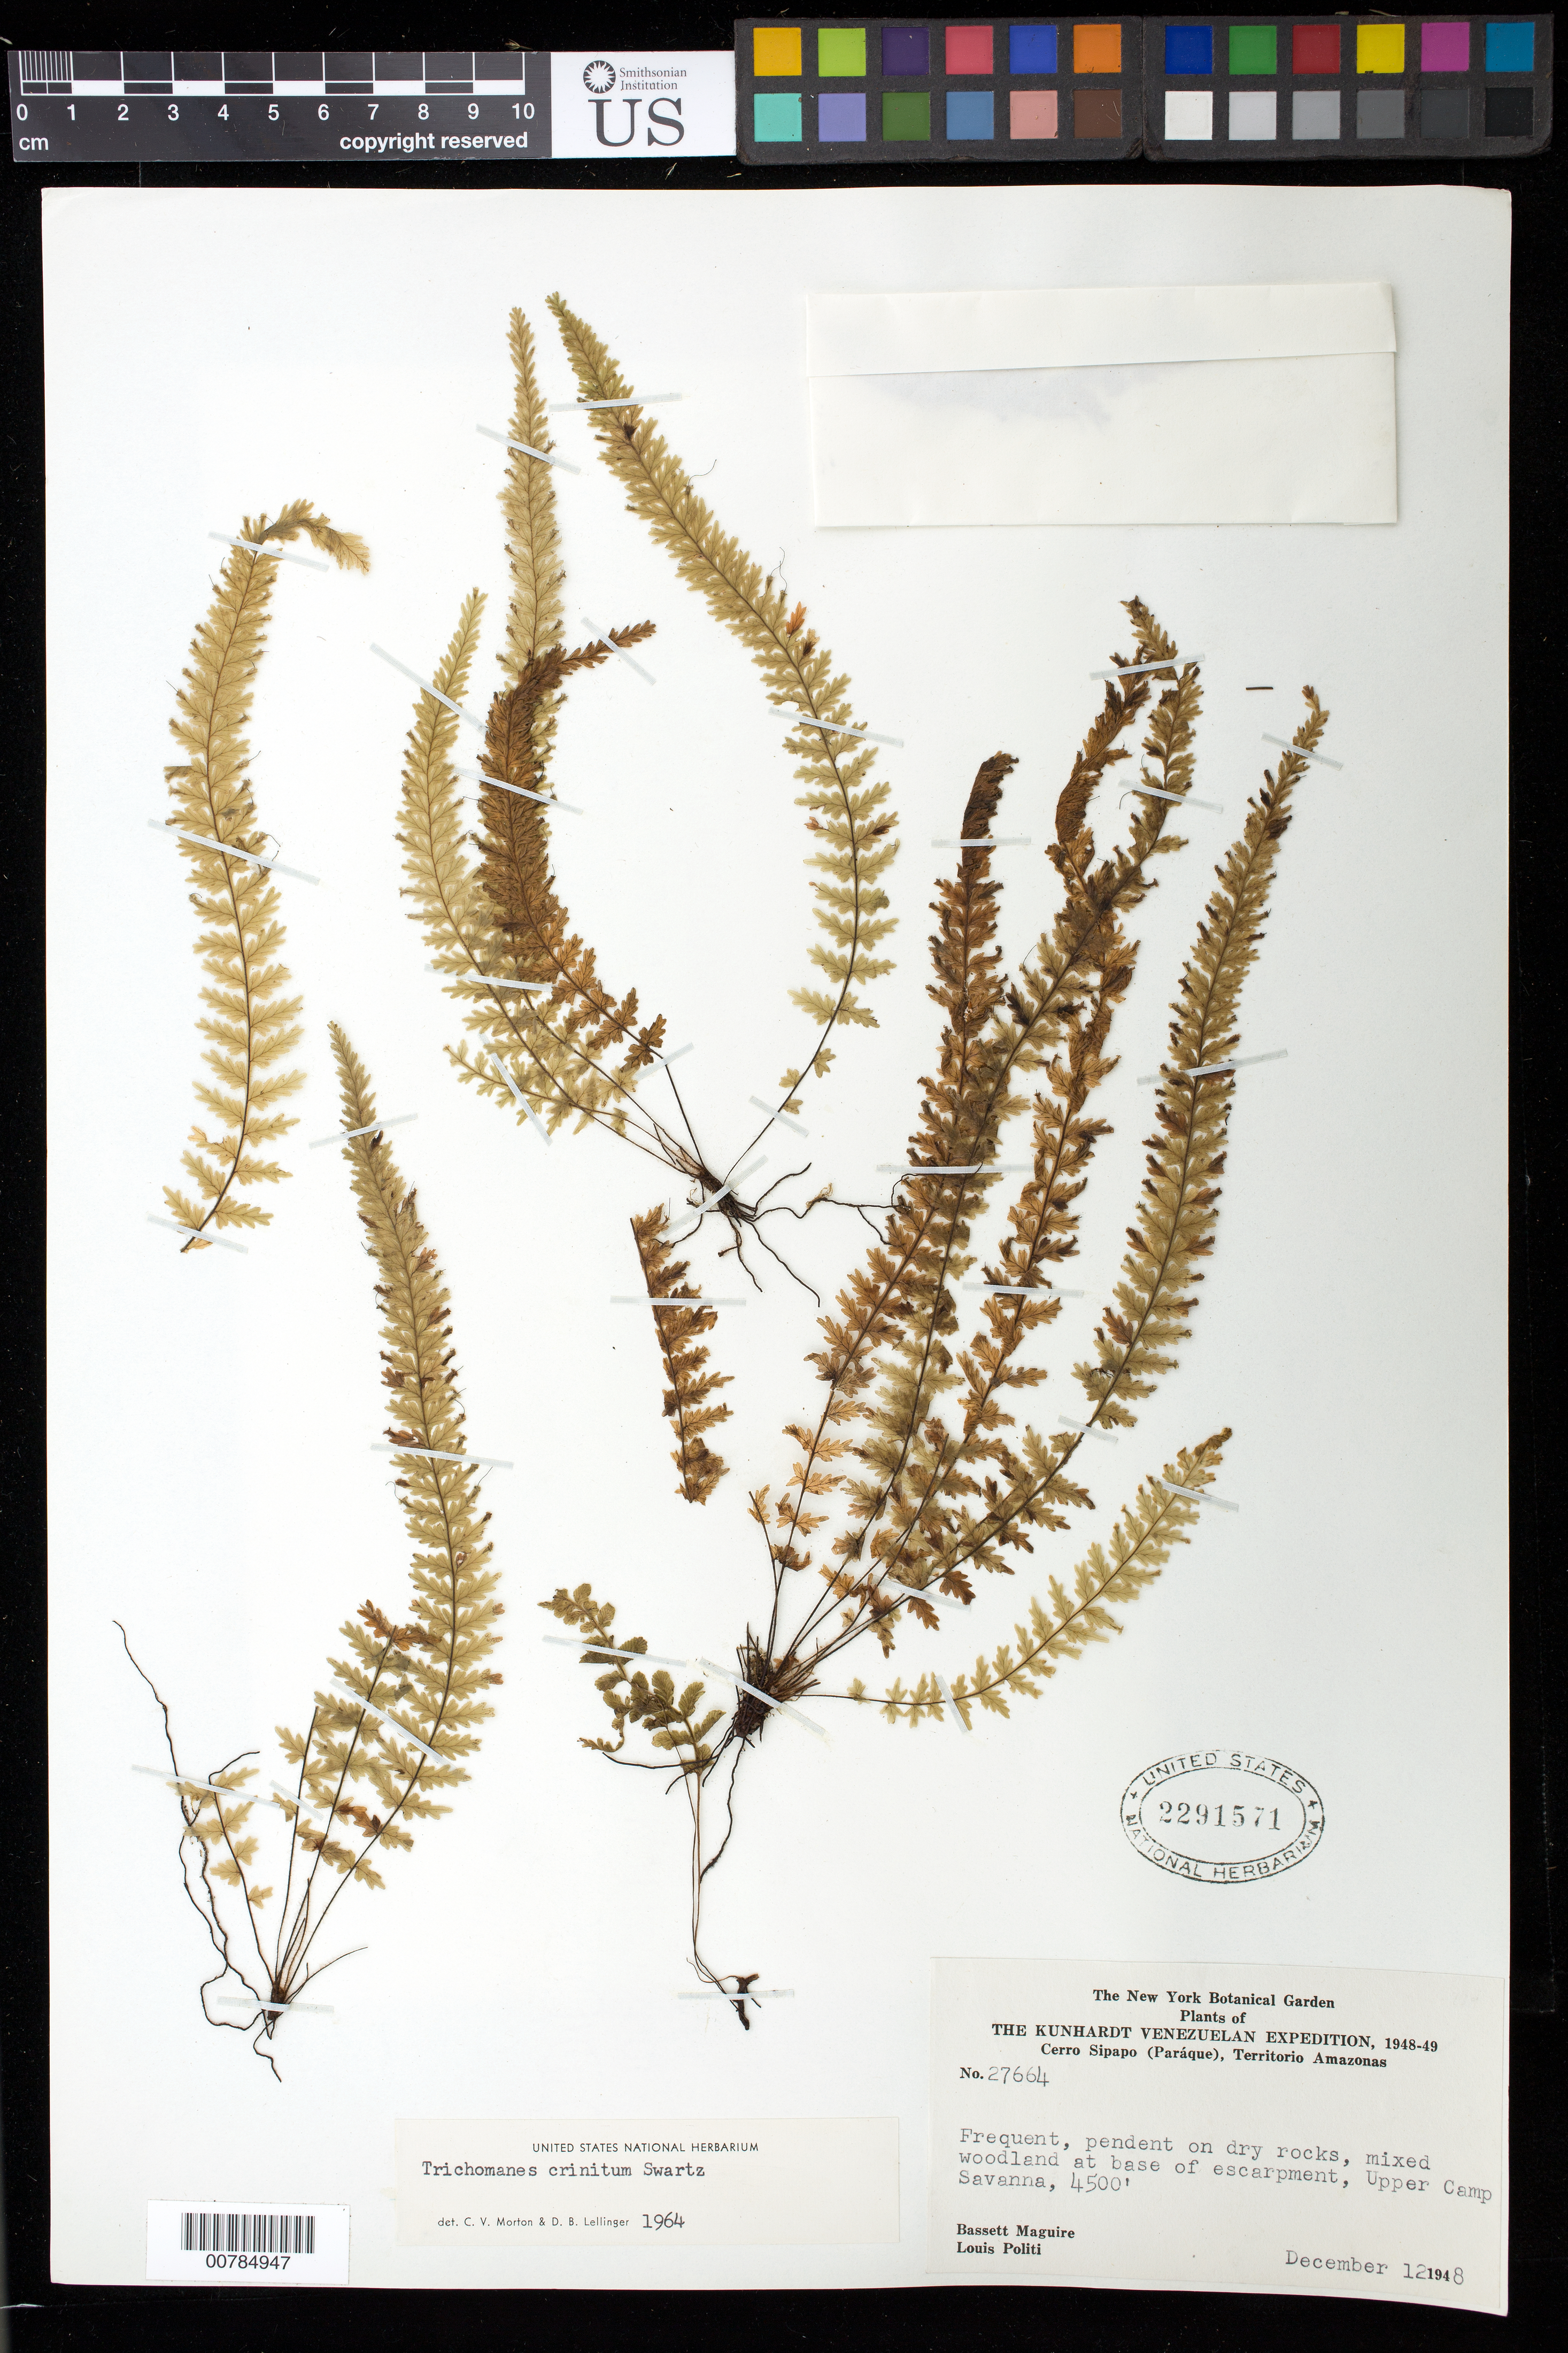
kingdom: Plantae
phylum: Tracheophyta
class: Polypodiopsida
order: Hymenophyllales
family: Hymenophyllaceae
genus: Trichomanes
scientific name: Trichomanes crinitum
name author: Sw.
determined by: Lellinger, David B., (BOT), Smithsonian Institution - National Museum of Natural History (UNITED STATES)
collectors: B. Maguire & L. Politi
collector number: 27664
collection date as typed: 12-Dec-48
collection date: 1948-12-12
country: Venezuela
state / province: Amazonas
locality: Cerro Sipapo (Paráque), upper Camp Savanna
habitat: Dry rocks, mixed woodland at base of escarpment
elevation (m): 1372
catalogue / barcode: US 2291571